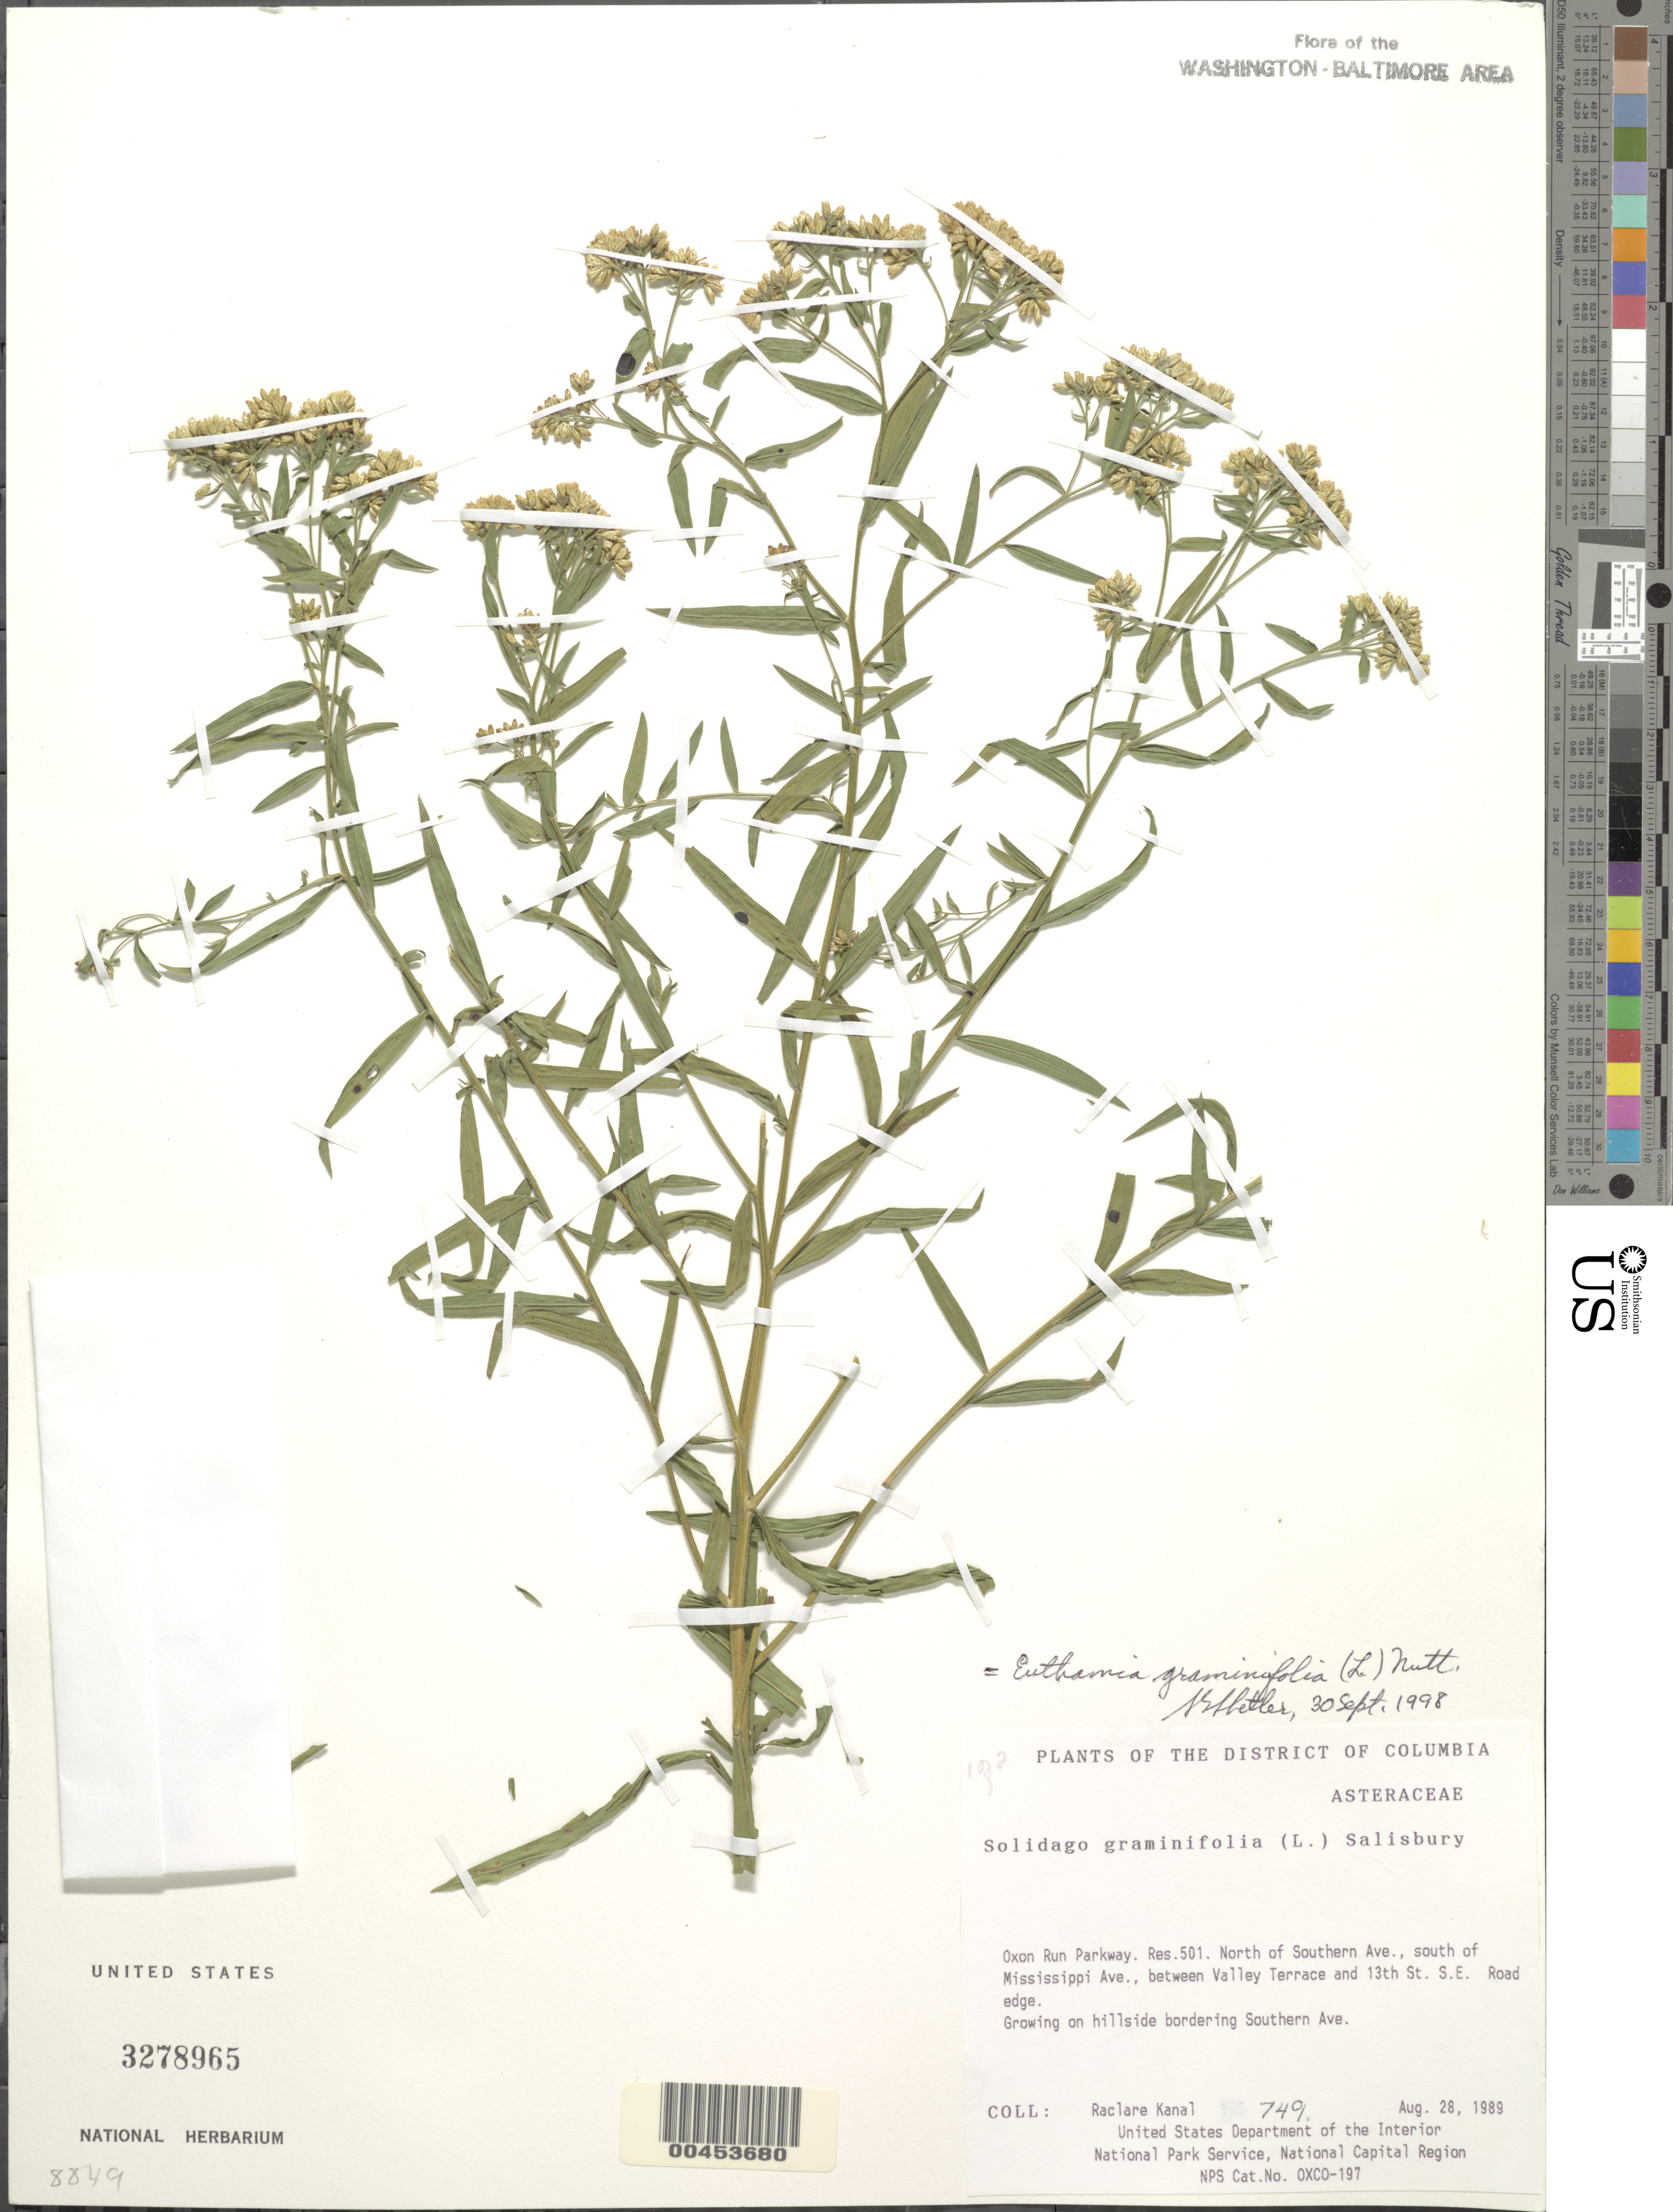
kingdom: Plantae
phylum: Tracheophyta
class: Magnoliopsida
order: Asterales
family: Asteraceae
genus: Euthamia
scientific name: Euthamia graminifolia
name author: (L.) Nutt.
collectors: R. Kanal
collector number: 749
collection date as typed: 28 Aug 1989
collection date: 1989-08-28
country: United States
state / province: District of Columbia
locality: Oxon Run Parkway, Res 501, N of Southern Ave, S of Mississippi Ave, between Valley Terrace and 13th St, SE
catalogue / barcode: US 3278965